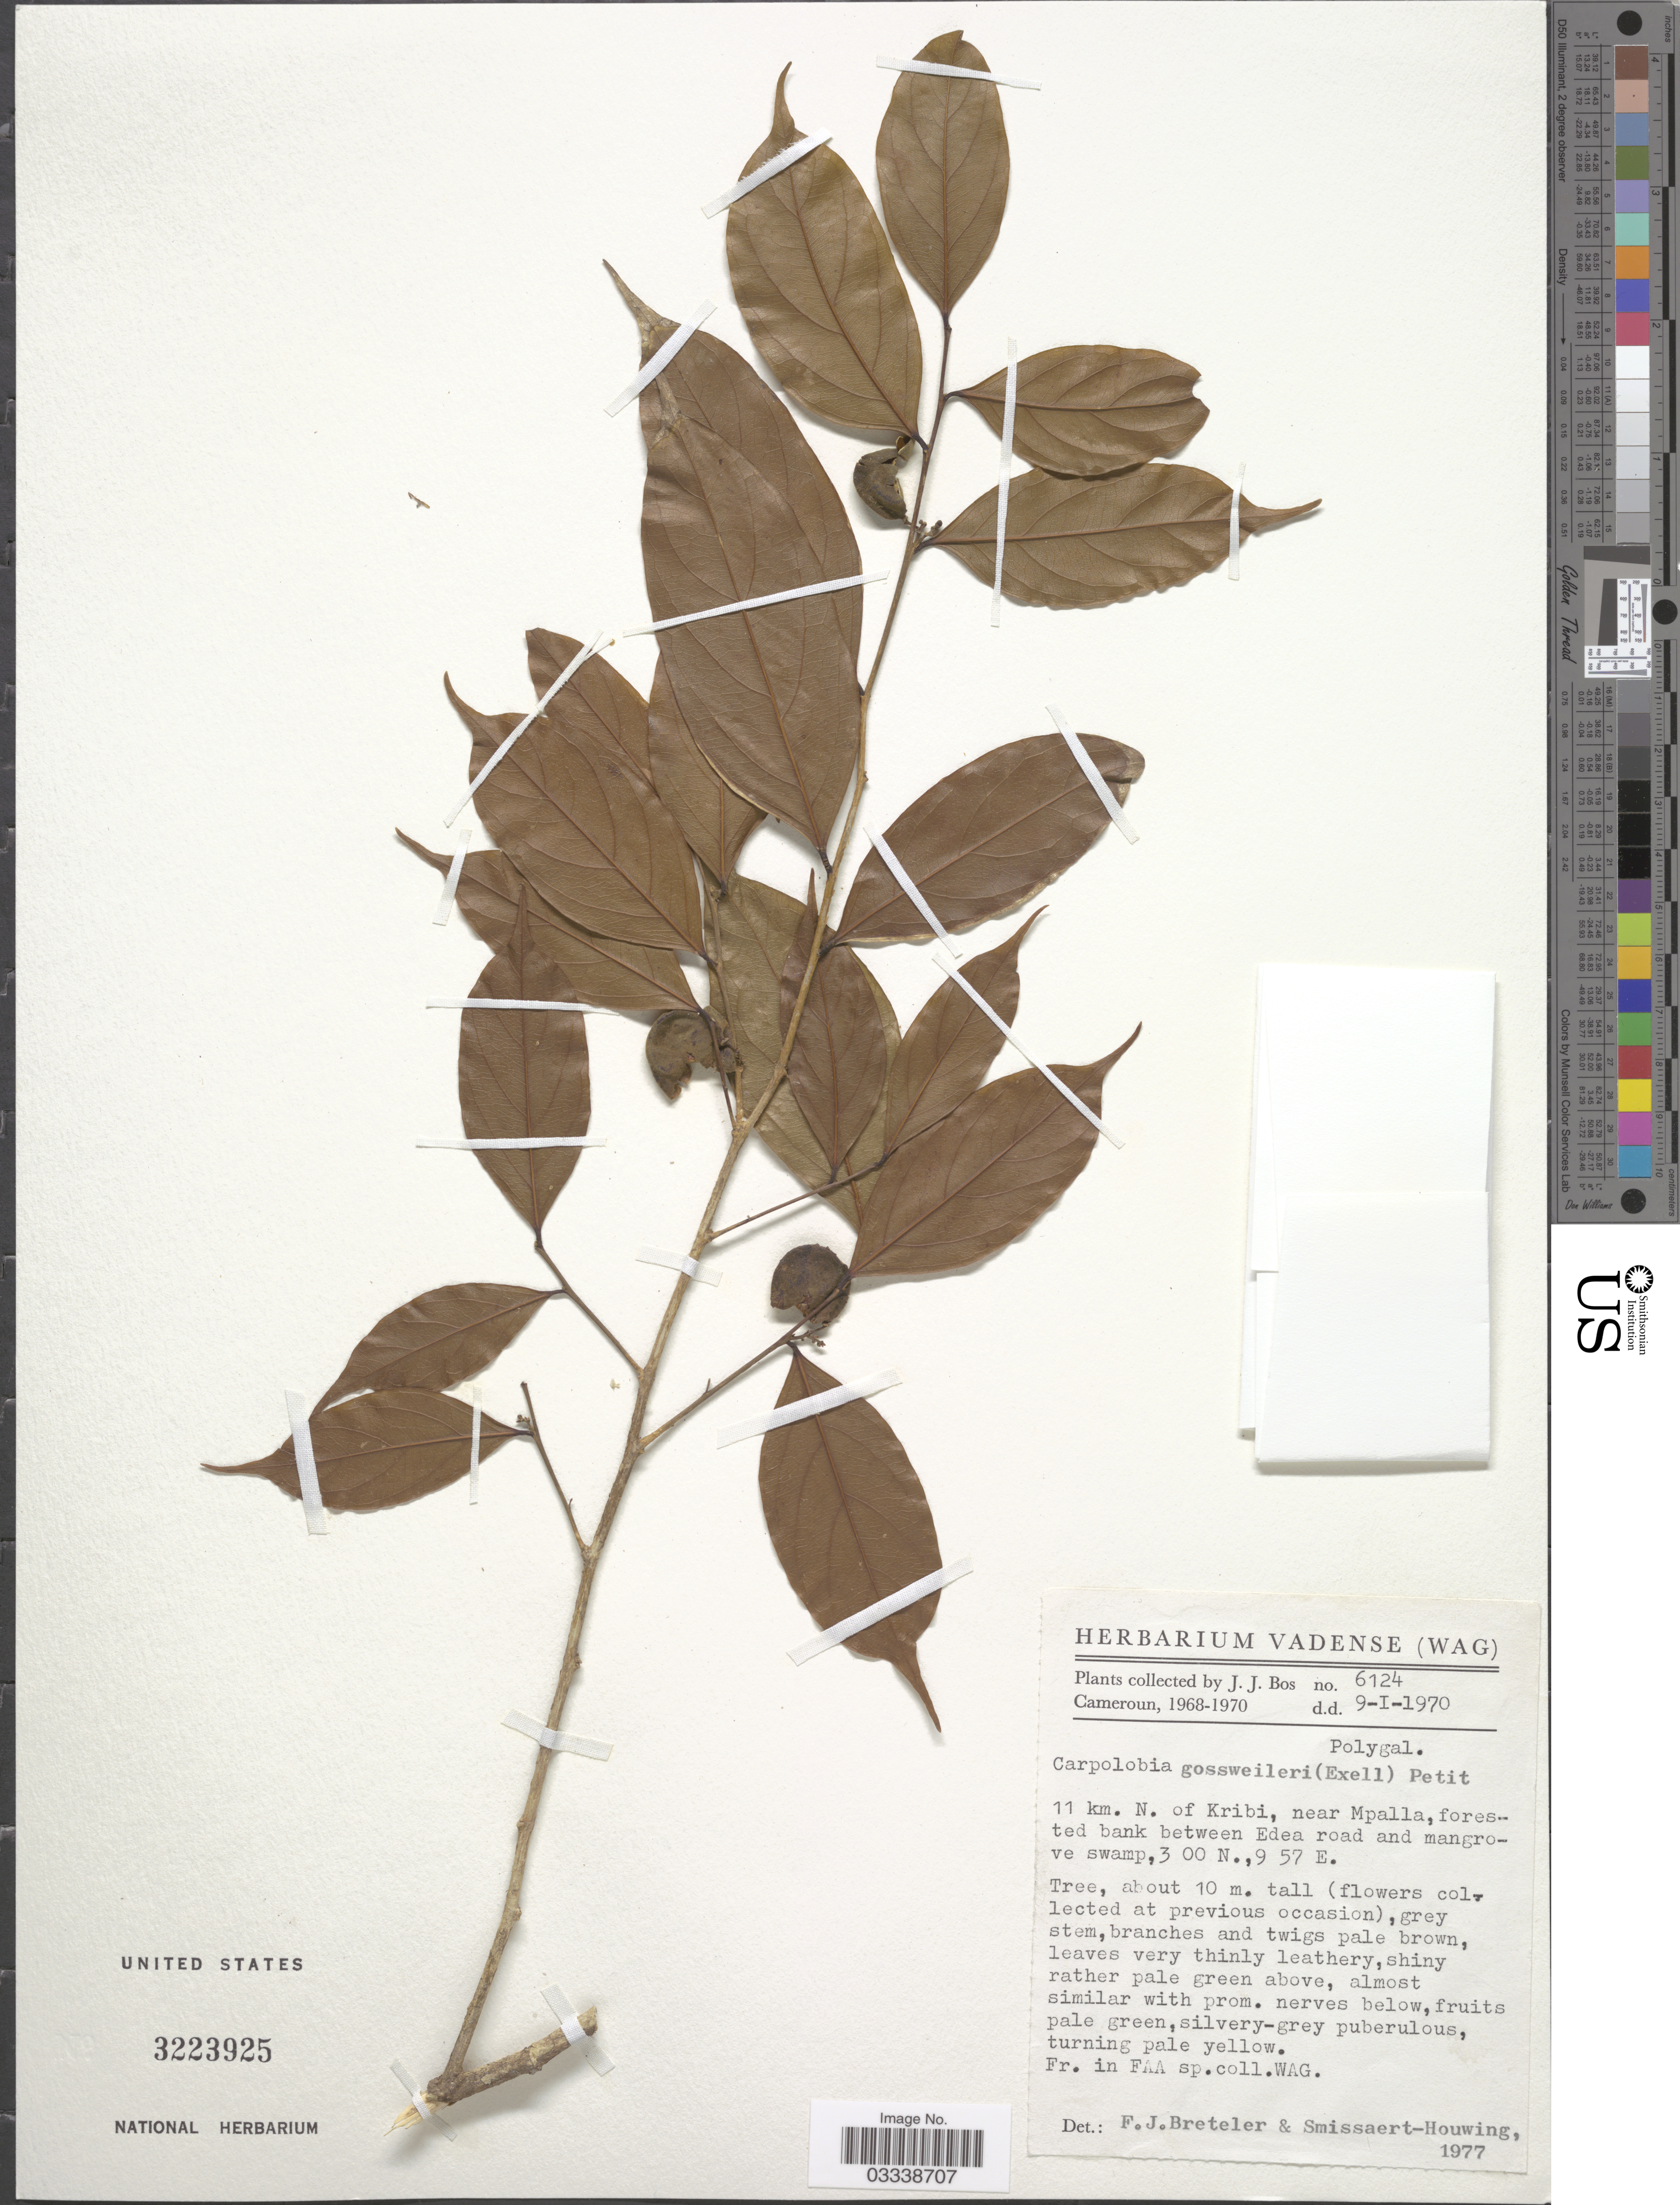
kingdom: Plantae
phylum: Tracheophyta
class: Magnoliopsida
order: Fabales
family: Polygalaceae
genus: Carpolobia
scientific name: Carpolobia gossweileri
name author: (Exell) E.M.A. Petit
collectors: J. J. Bos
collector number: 6124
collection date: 1970-01-09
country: Cameroon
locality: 11 km. N. of Kribi, near Mpalla, forested bank between Edea road and mangrove swamp.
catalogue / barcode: US 3223925